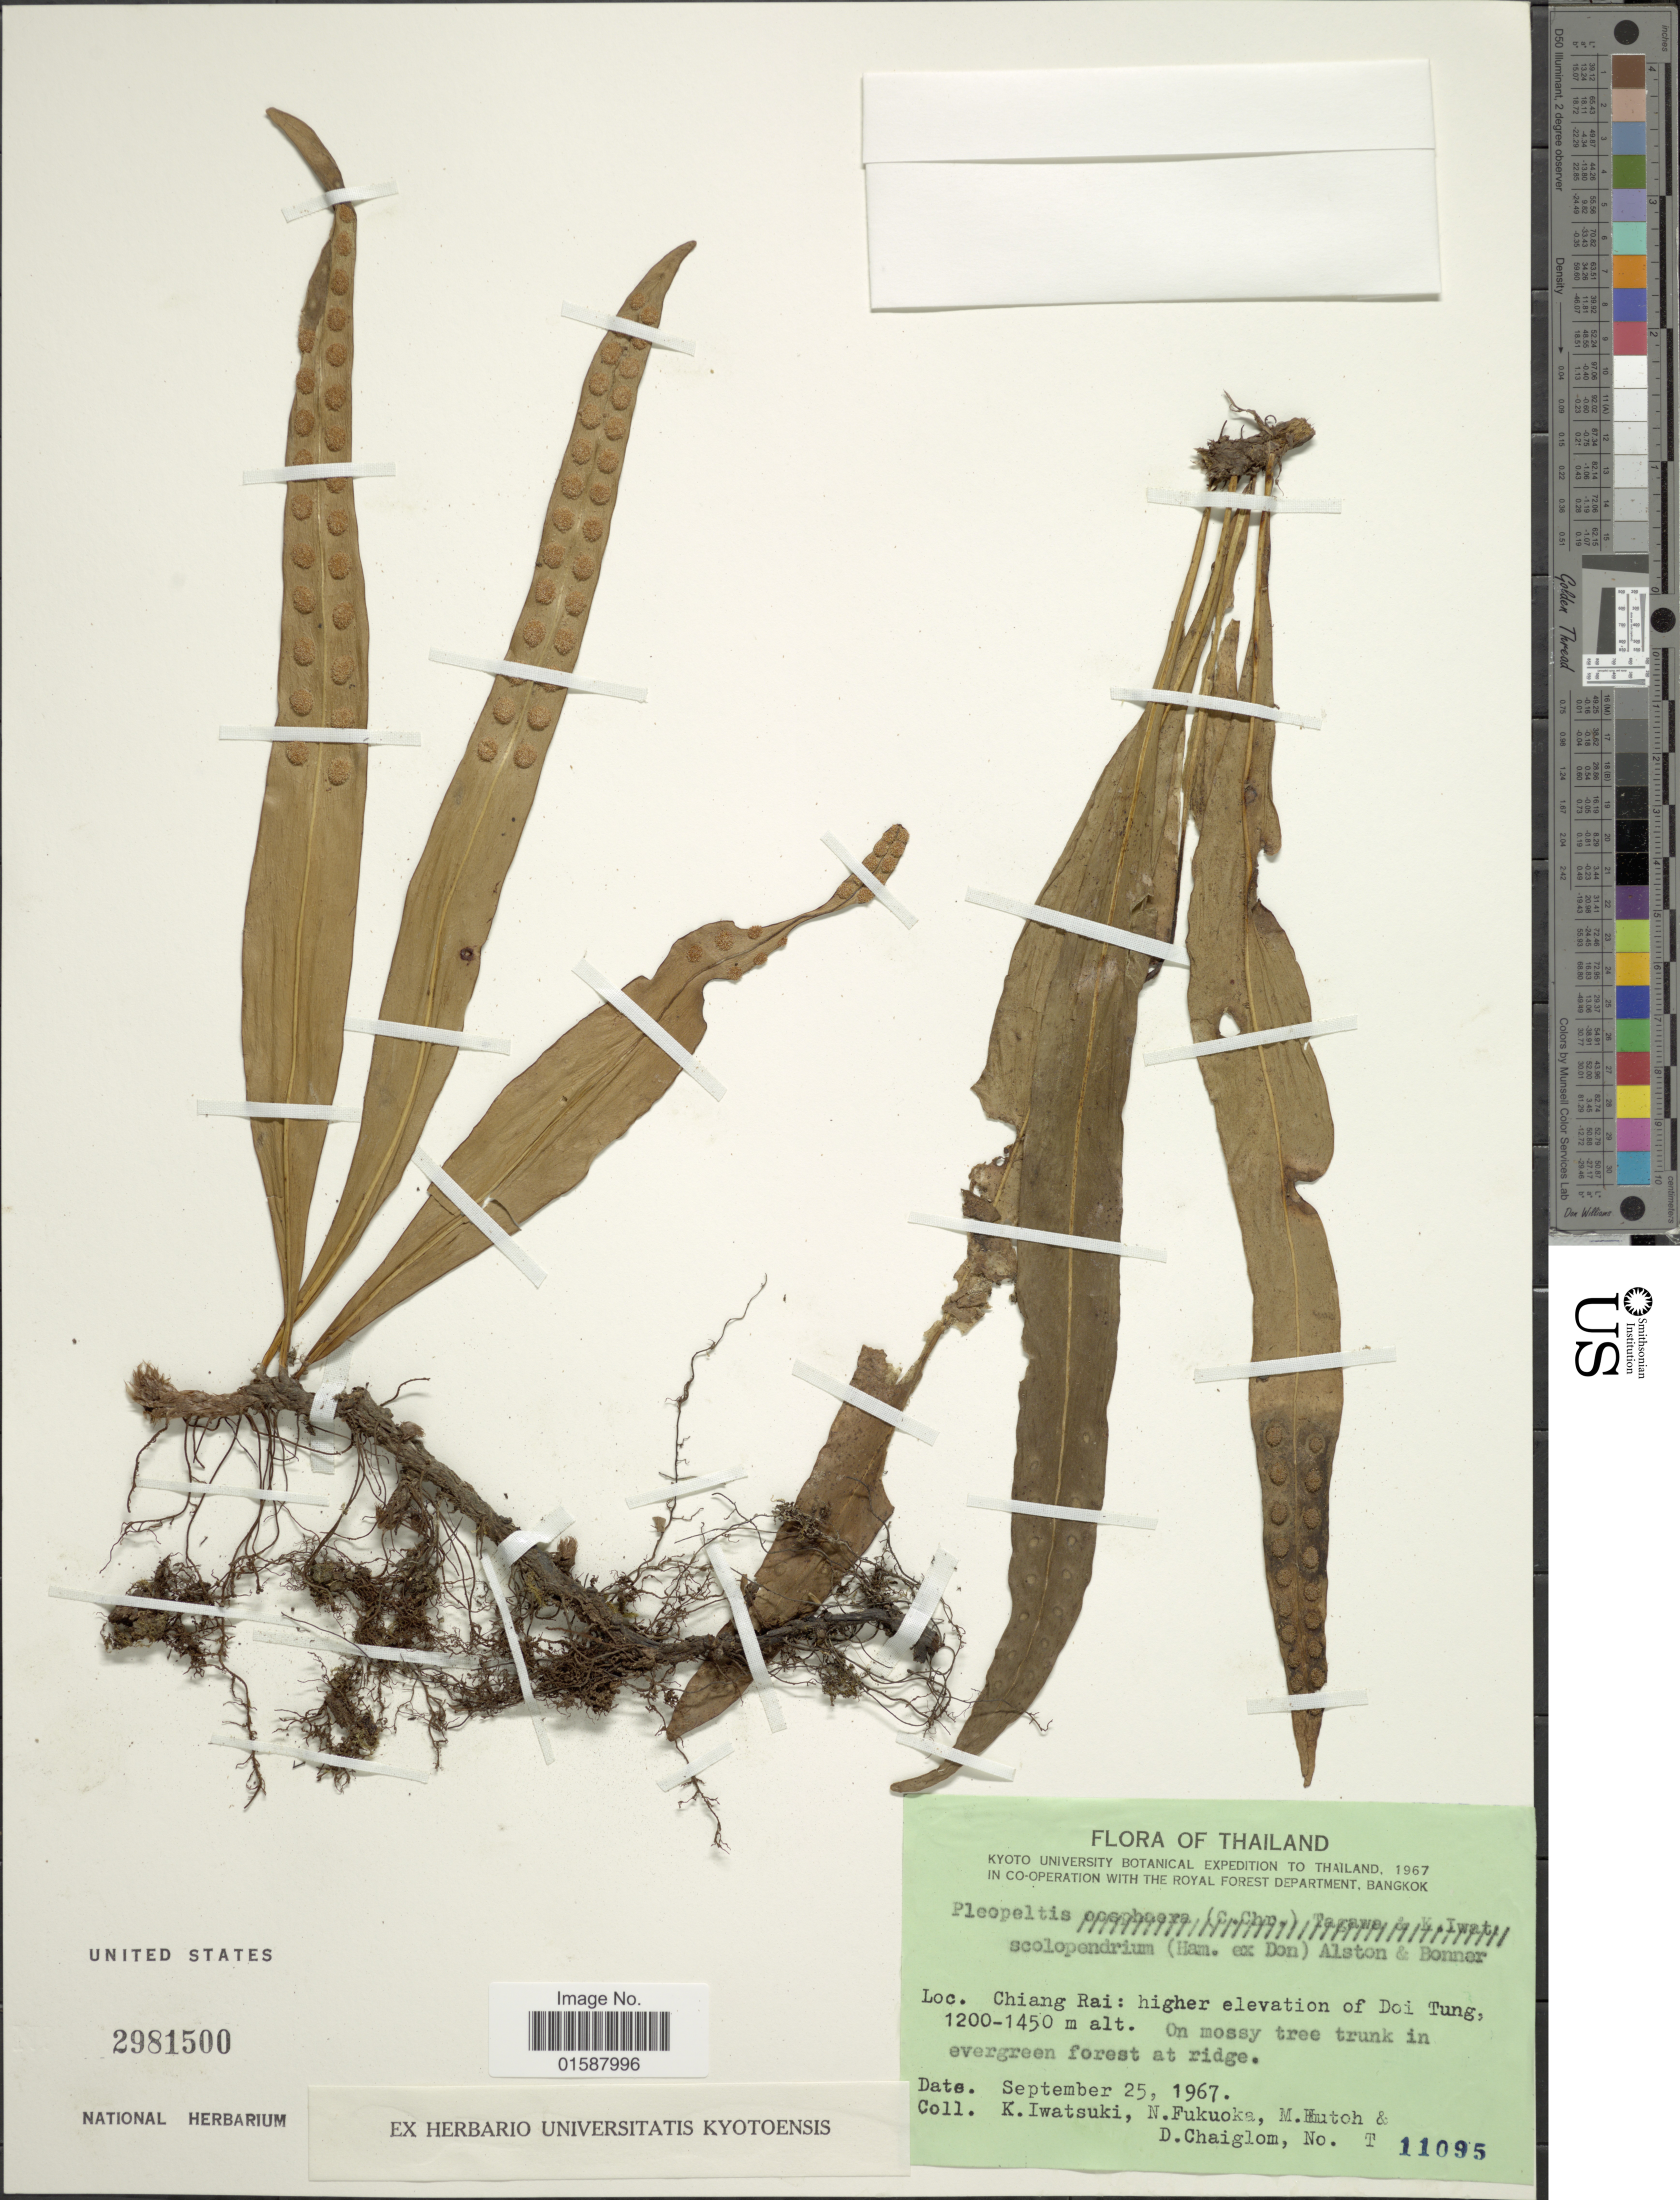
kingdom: Plantae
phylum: Tracheophyta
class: Polypodiopsida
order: Polypodiales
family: Polypodiaceae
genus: Lepisorus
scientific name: Lepisorus scolopendrium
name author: (Buch.-Ham. ex D. Don) Mehra & Bir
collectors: K. Iwatsuki, N. Fukuoka, M. Hutch & D. Chaiglom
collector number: T11095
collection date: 1967-09-25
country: Thailand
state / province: Chiang Rai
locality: Higher elevation of Doi Tung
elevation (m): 1200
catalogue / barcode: US 2981500